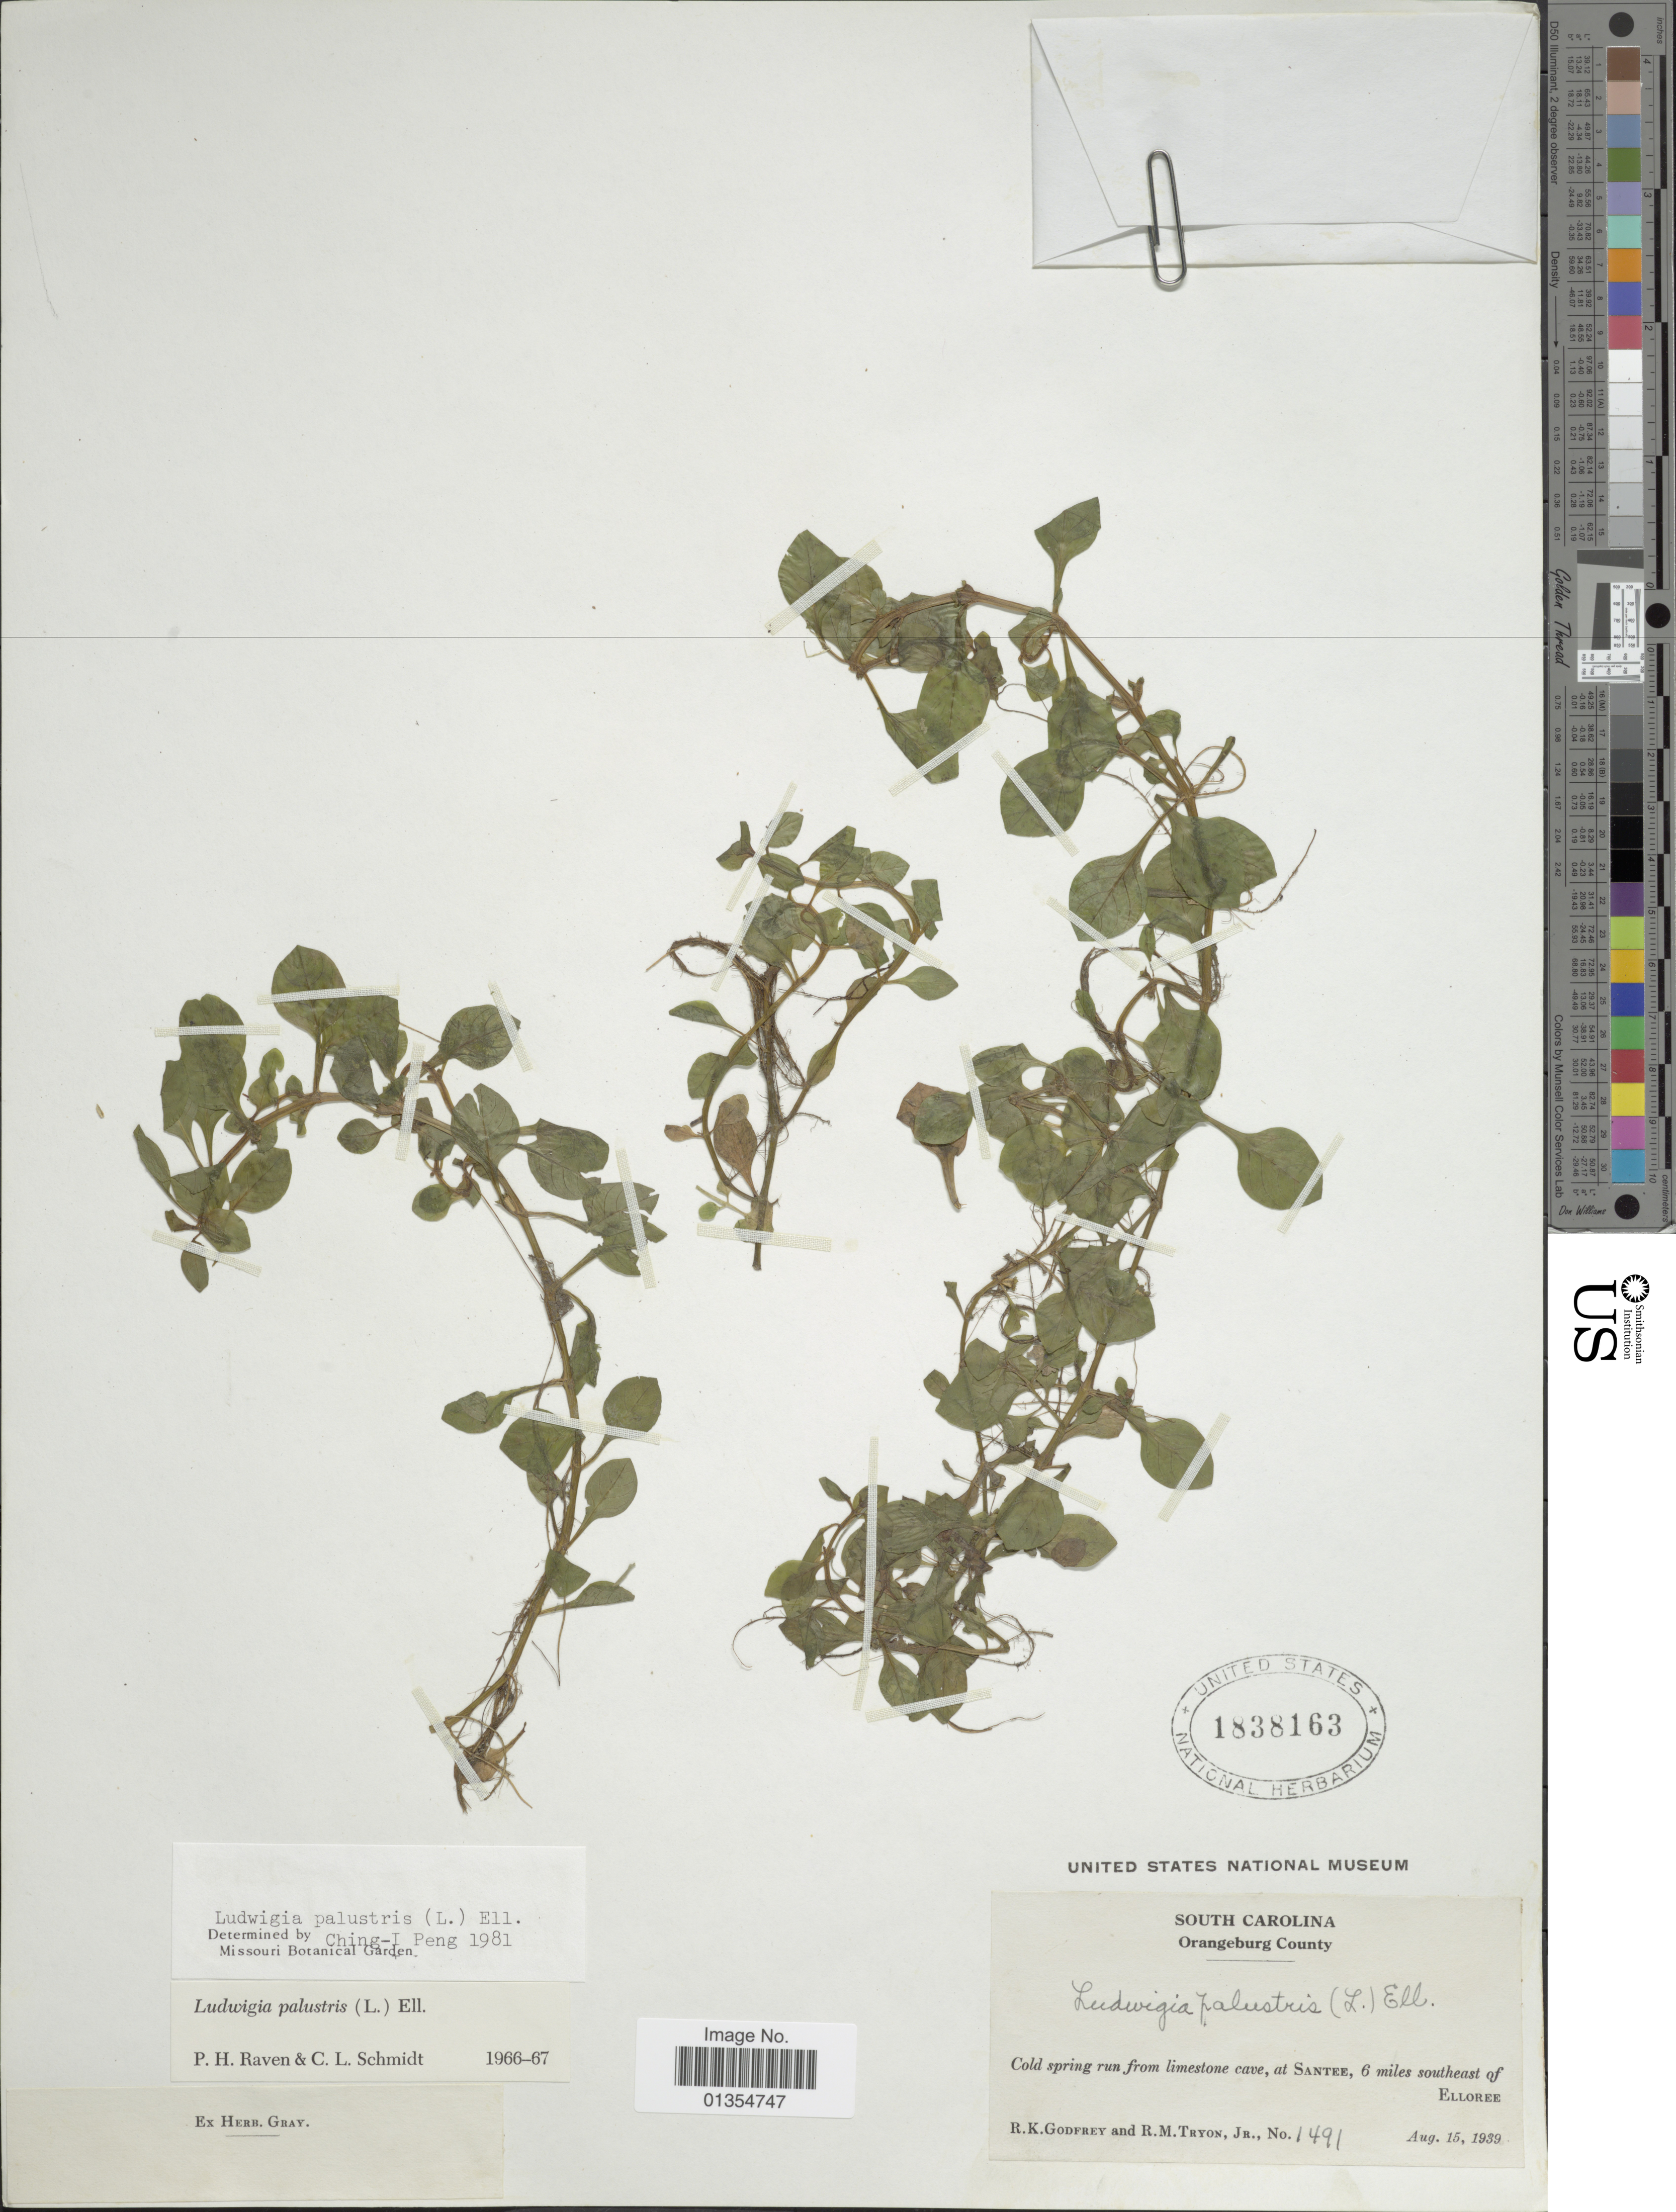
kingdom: Plantae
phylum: Tracheophyta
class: Magnoliopsida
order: Myrtales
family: Onagraceae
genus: Ludwigia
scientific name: Ludwigia palustris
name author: (L.) Elliott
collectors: R. K. Godfrey & R. M. Tryon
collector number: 1491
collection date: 1939-08-15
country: United States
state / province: South Carolina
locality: Orangeburg County, at Santee, 6 miles southeast of Elloree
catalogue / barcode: US 1838163